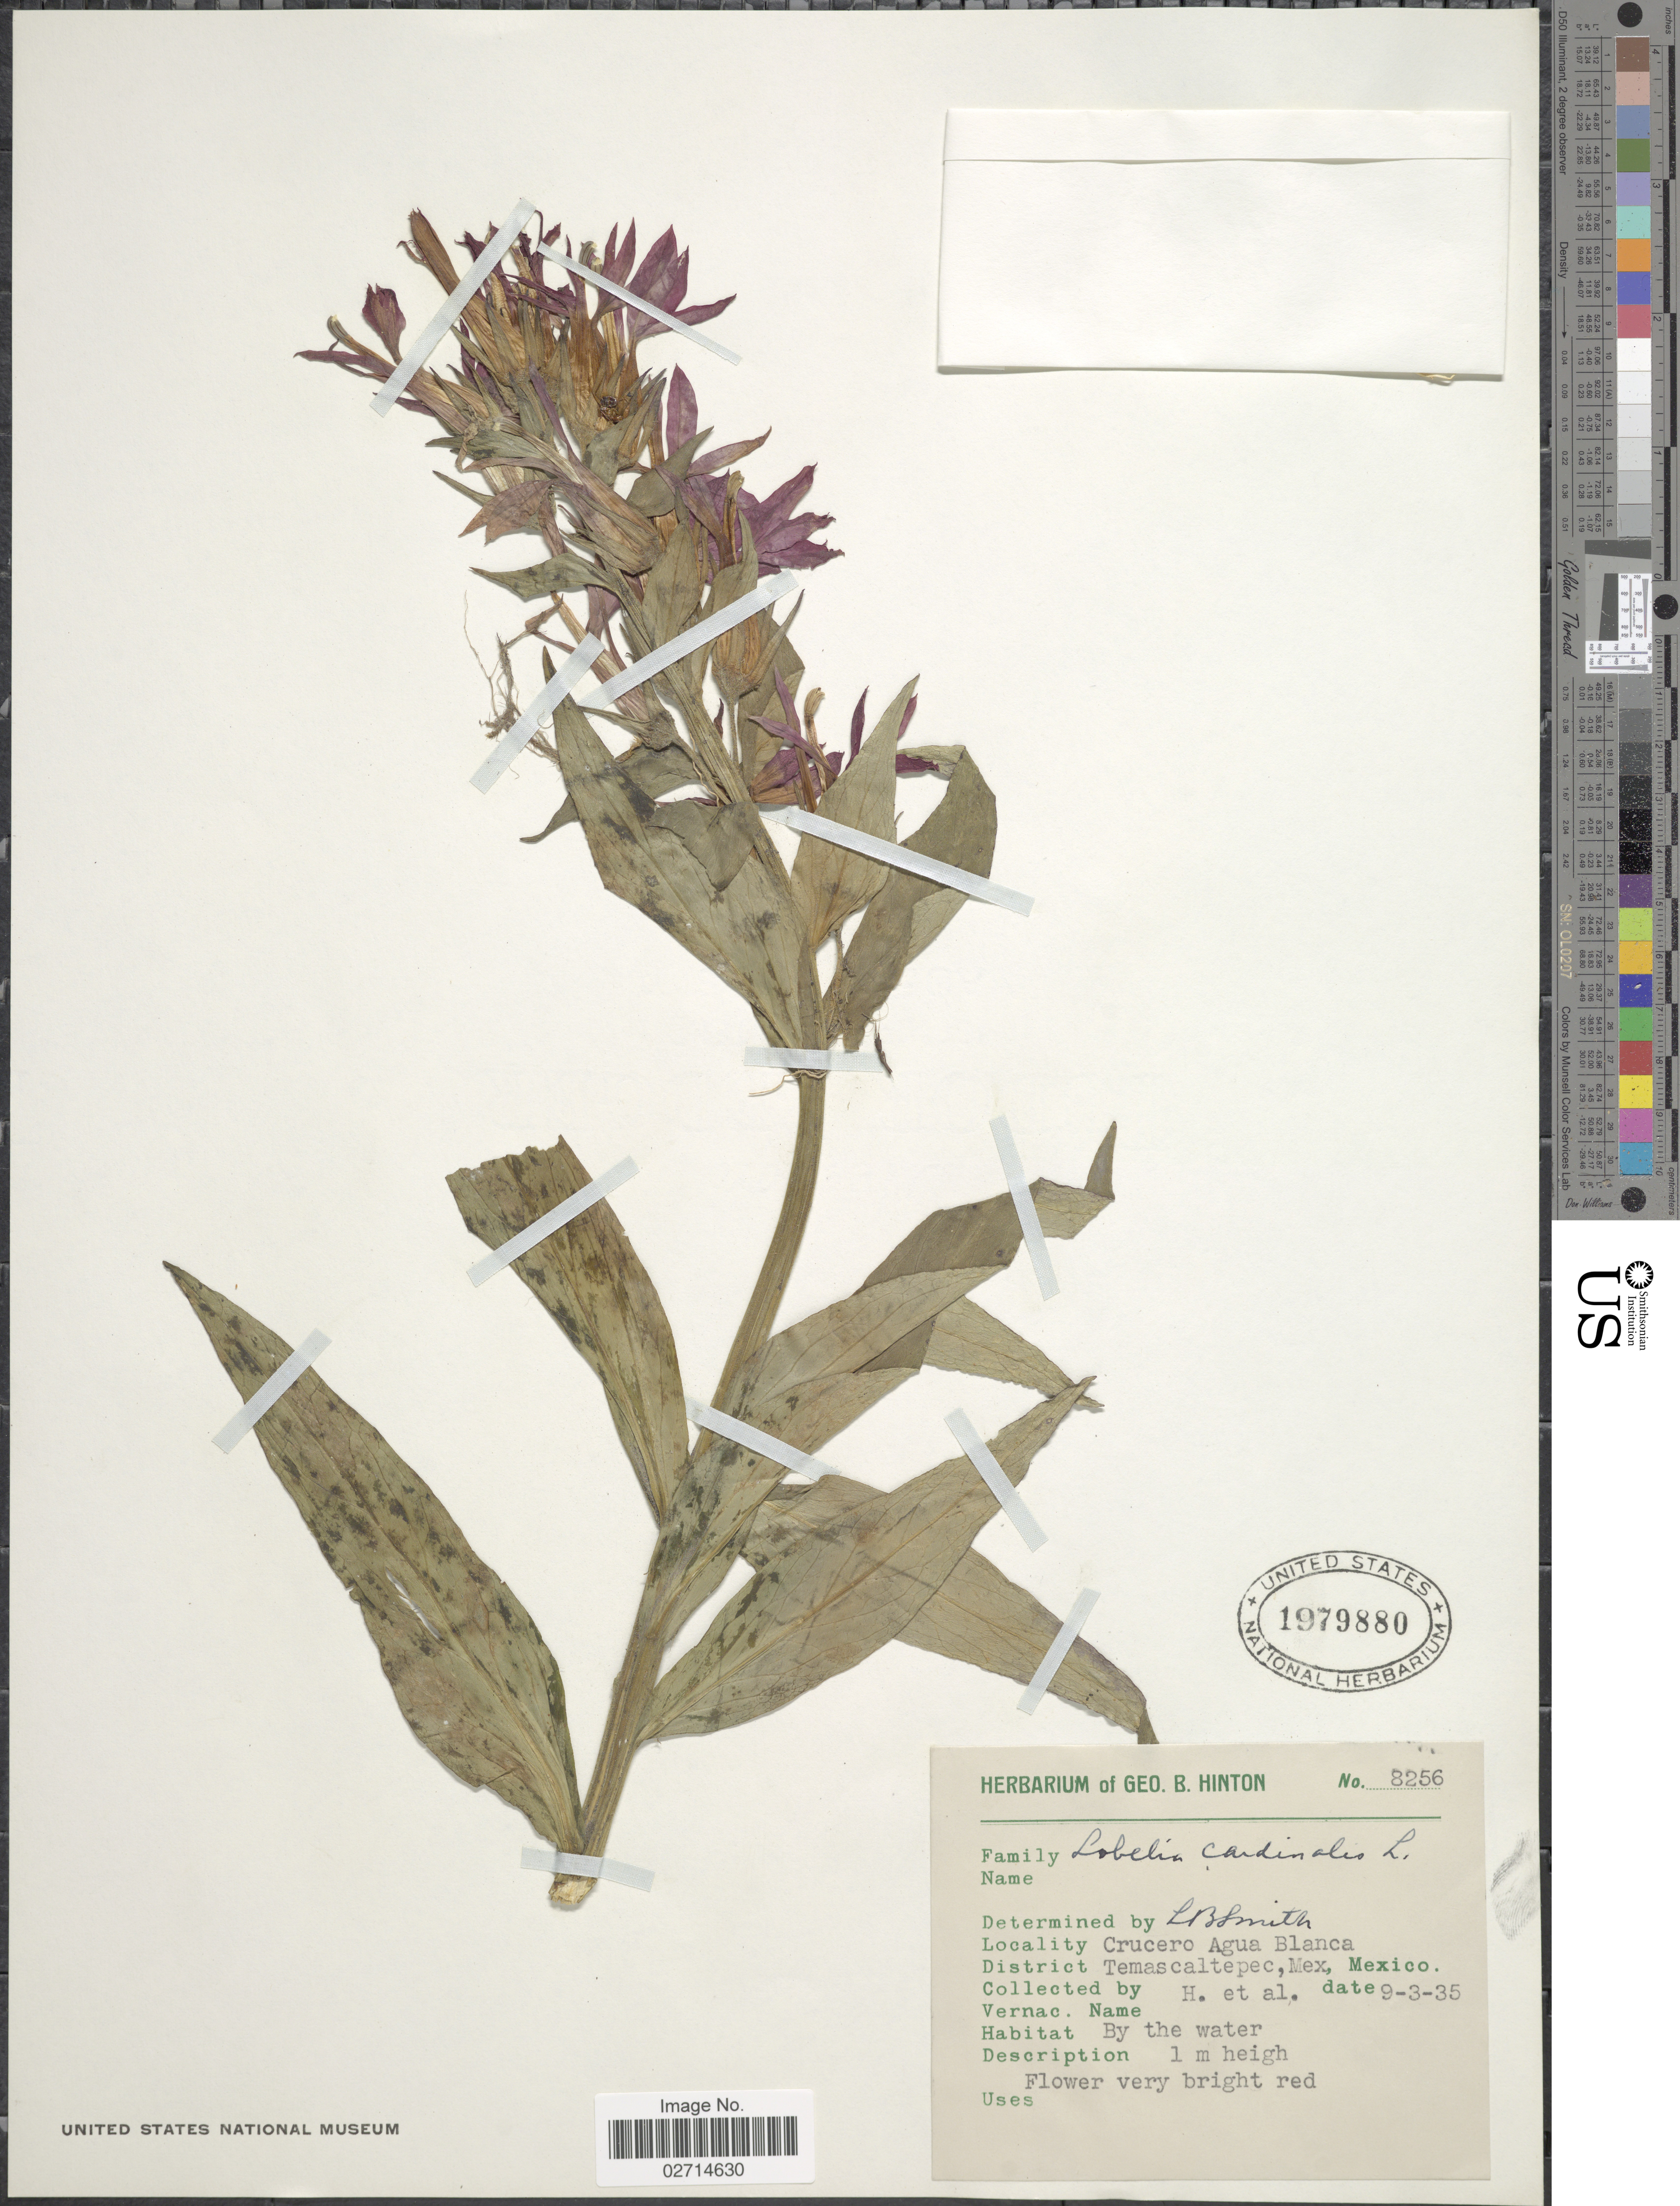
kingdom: Plantae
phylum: Tracheophyta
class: Magnoliopsida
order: Asterales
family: Campanulaceae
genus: Lobelia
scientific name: Lobelia cardinalis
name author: L.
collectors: G. B. Hinton & et al.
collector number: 8256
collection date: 1935-03-09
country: Mexico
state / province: México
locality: Crucero Agua Blanca, District Temascaltepec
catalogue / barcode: US 1979880